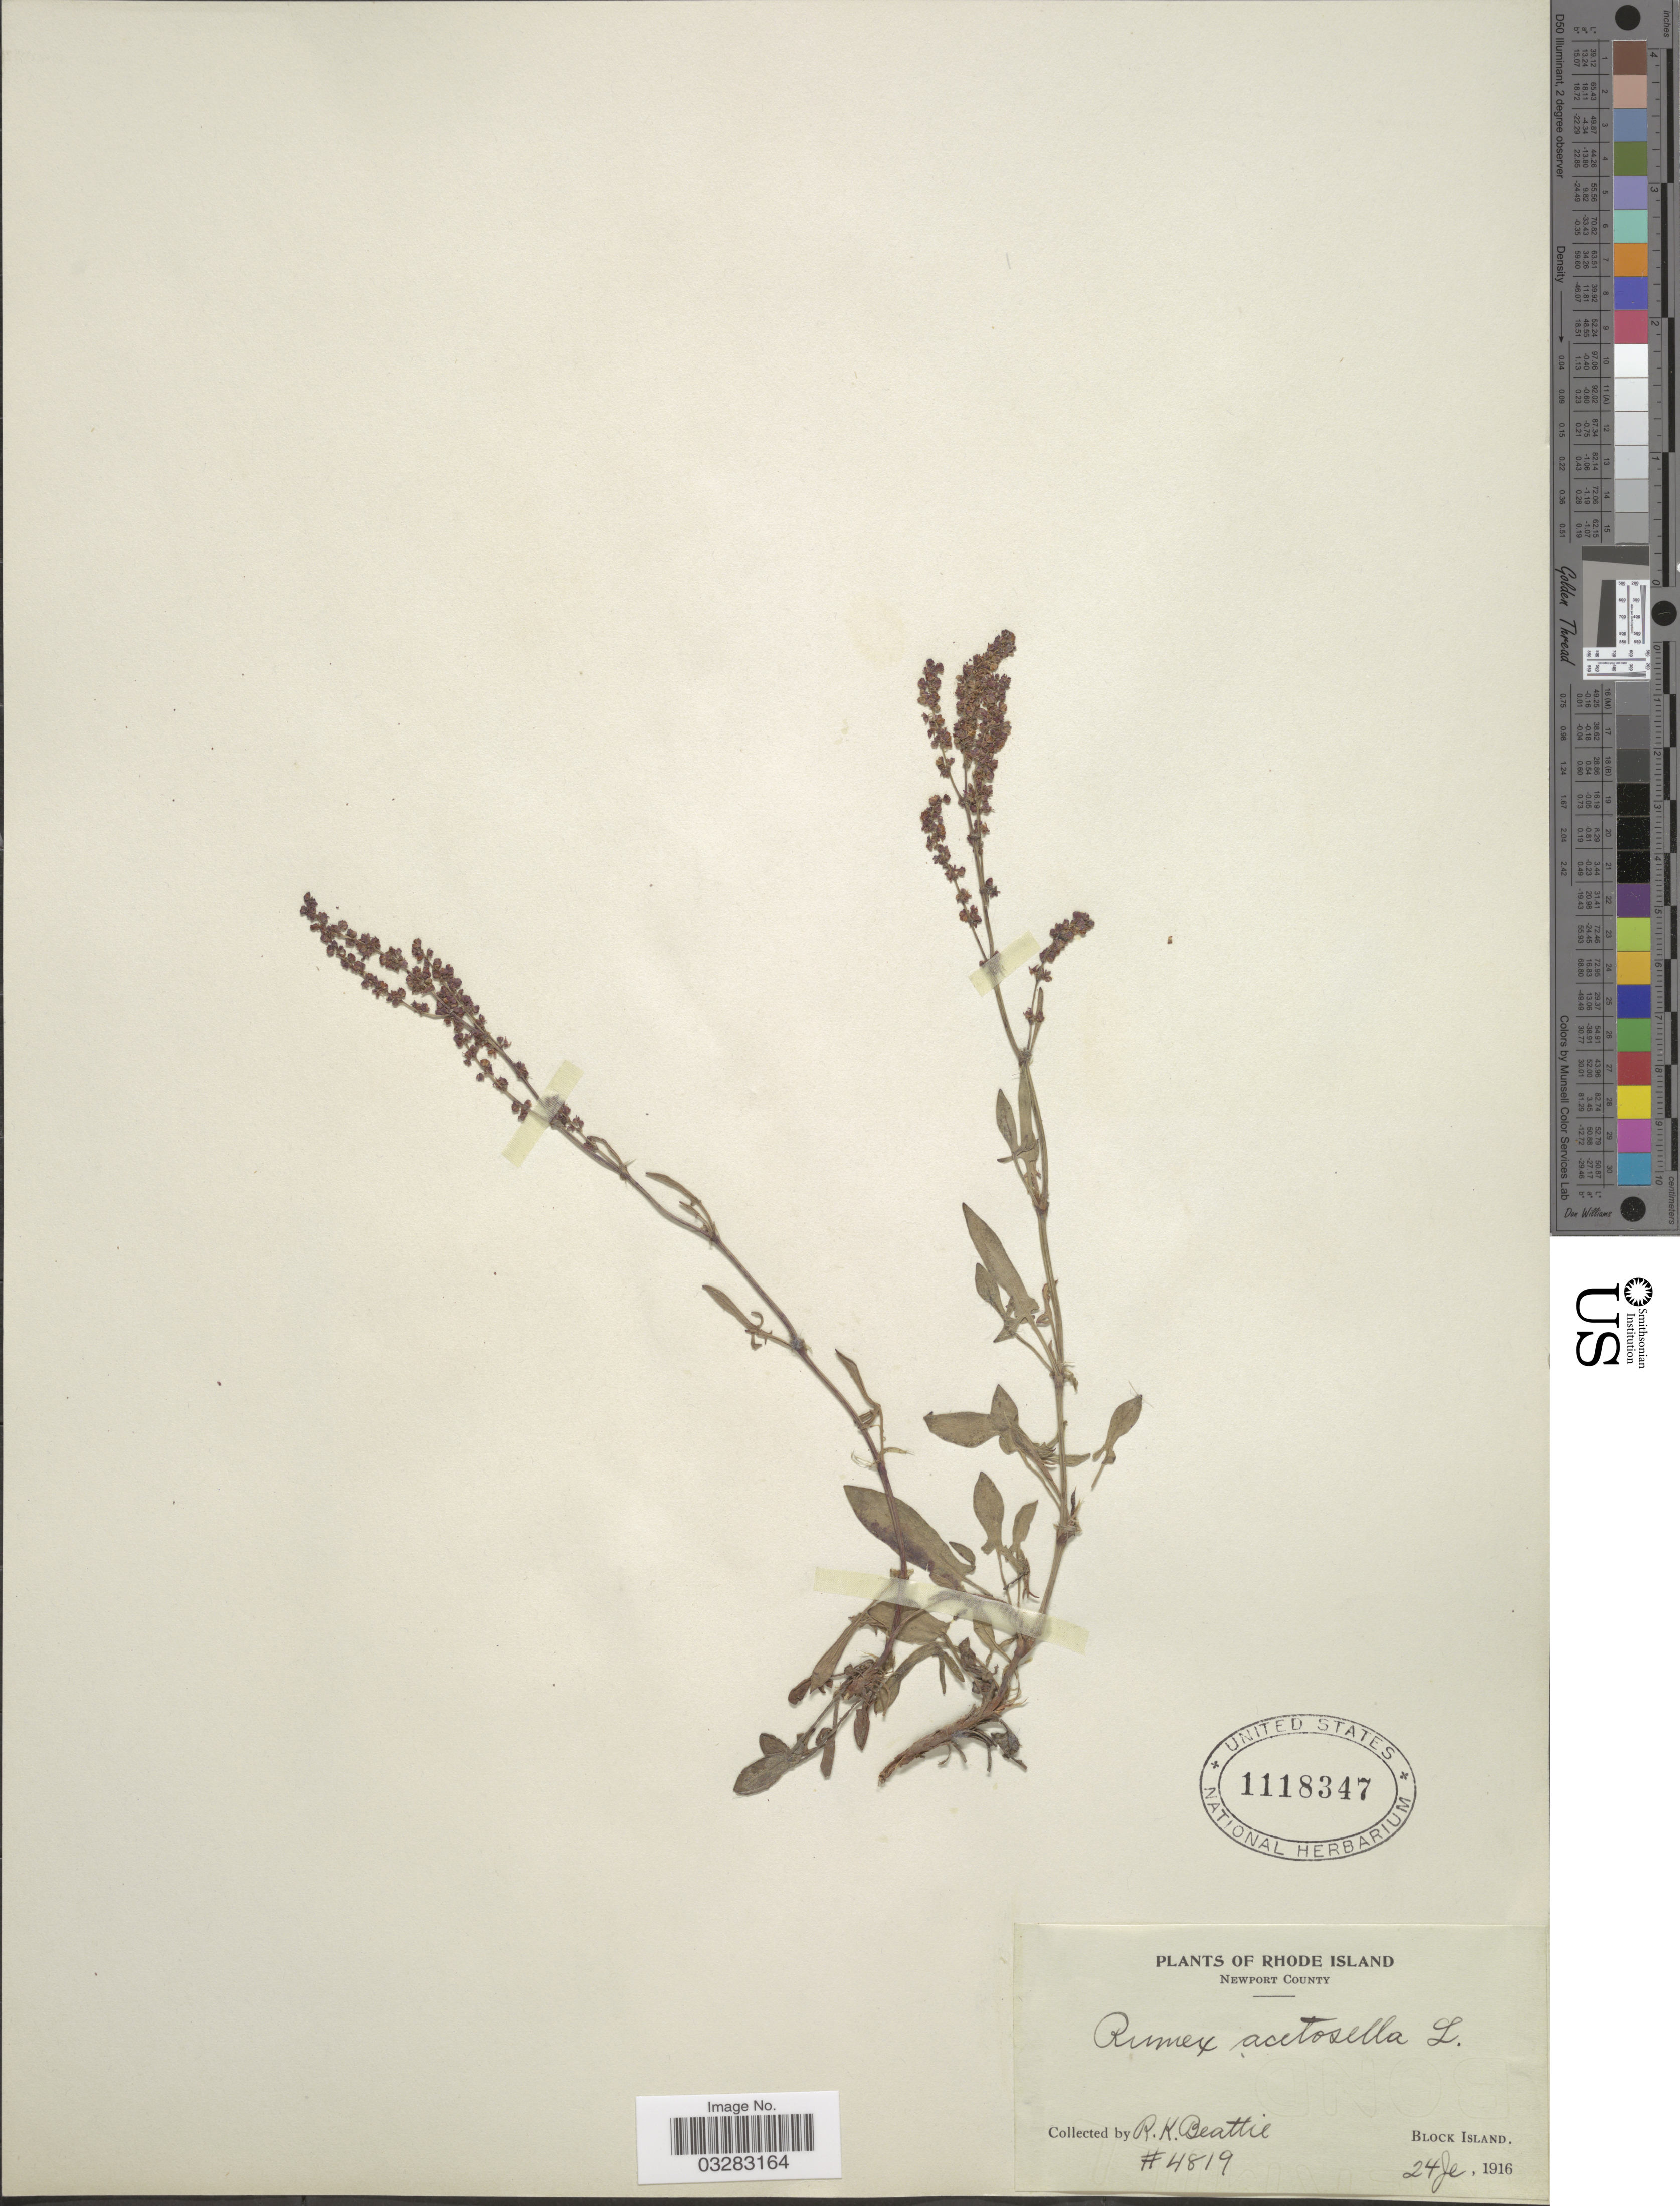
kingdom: Plantae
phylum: Tracheophyta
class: Magnoliopsida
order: Caryophyllales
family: Polygonaceae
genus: Rumex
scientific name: Rumex acetosella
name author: L.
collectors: R. K. Beattie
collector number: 4819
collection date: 1916-06-24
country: United States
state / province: Rhode Island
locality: Newport County. Block Island.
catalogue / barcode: US 1118347